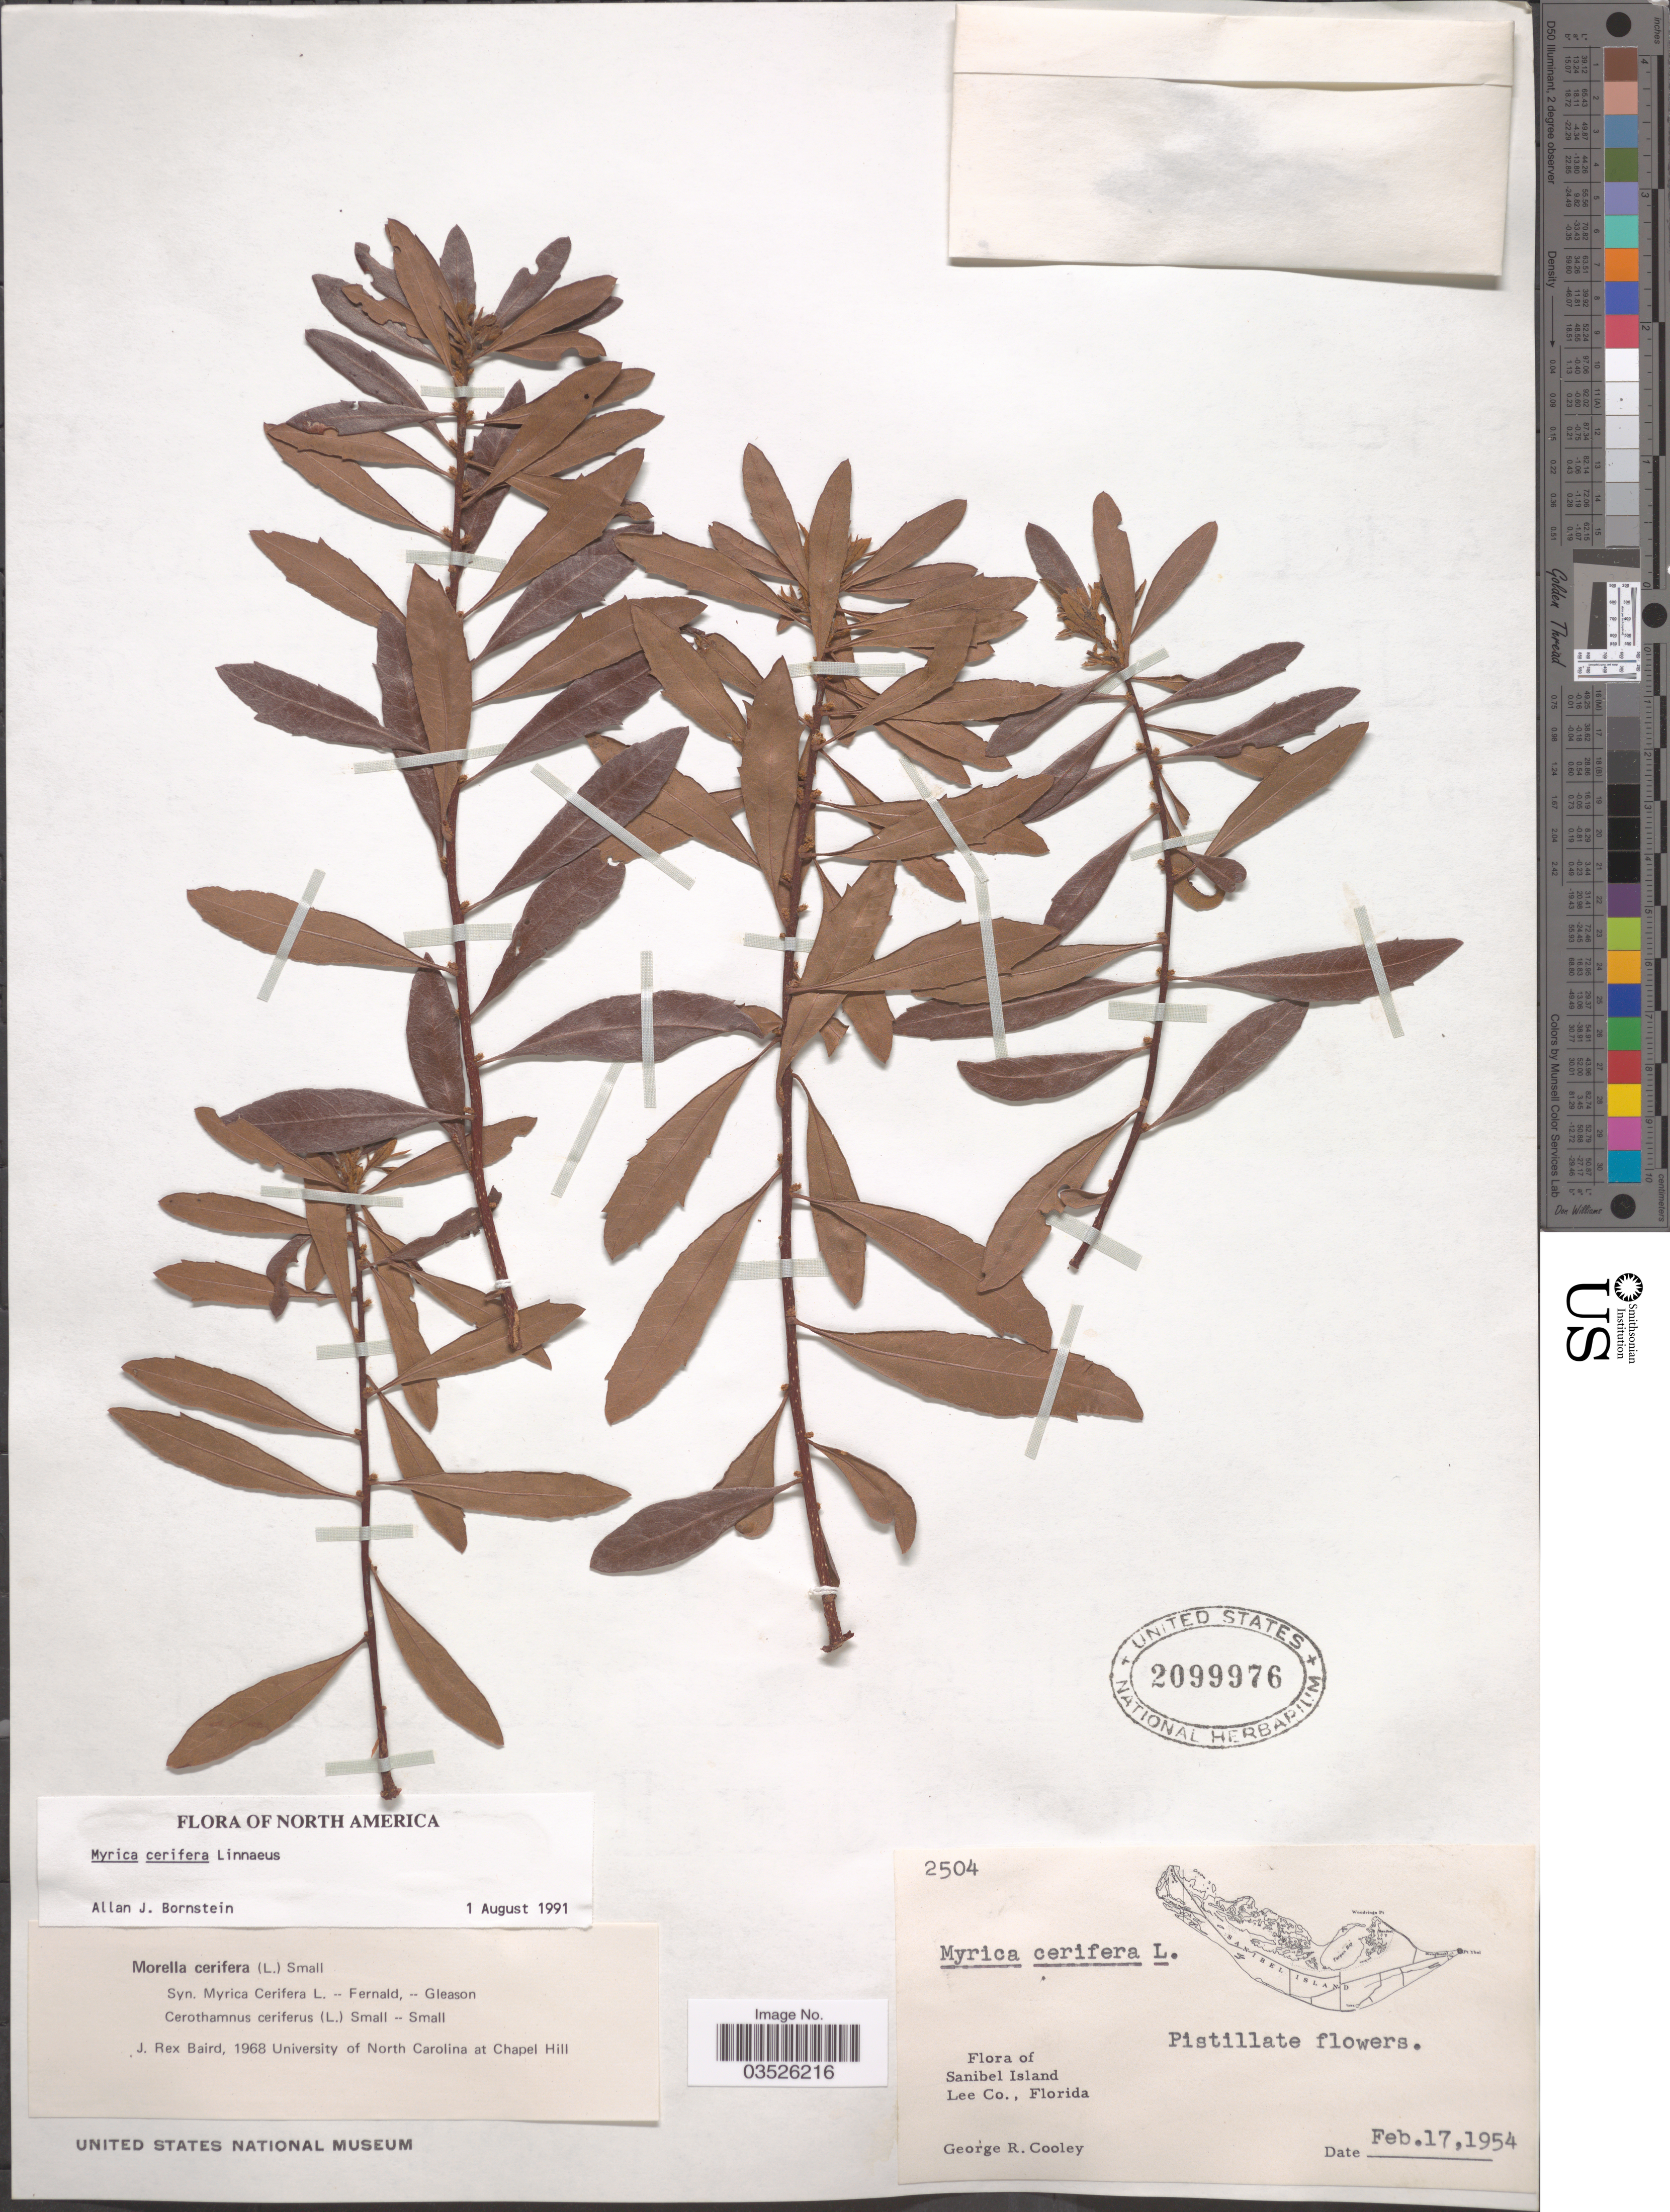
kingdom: Plantae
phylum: Tracheophyta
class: Magnoliopsida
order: Fagales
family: Myricaceae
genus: Morella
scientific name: Morella cerifera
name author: (L.) Small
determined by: Baird, James Rex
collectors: G. R. Cooley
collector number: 2504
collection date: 1954-02-17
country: United States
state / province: Florida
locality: Sanibel Island, Lee Co.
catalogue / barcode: US 2099976